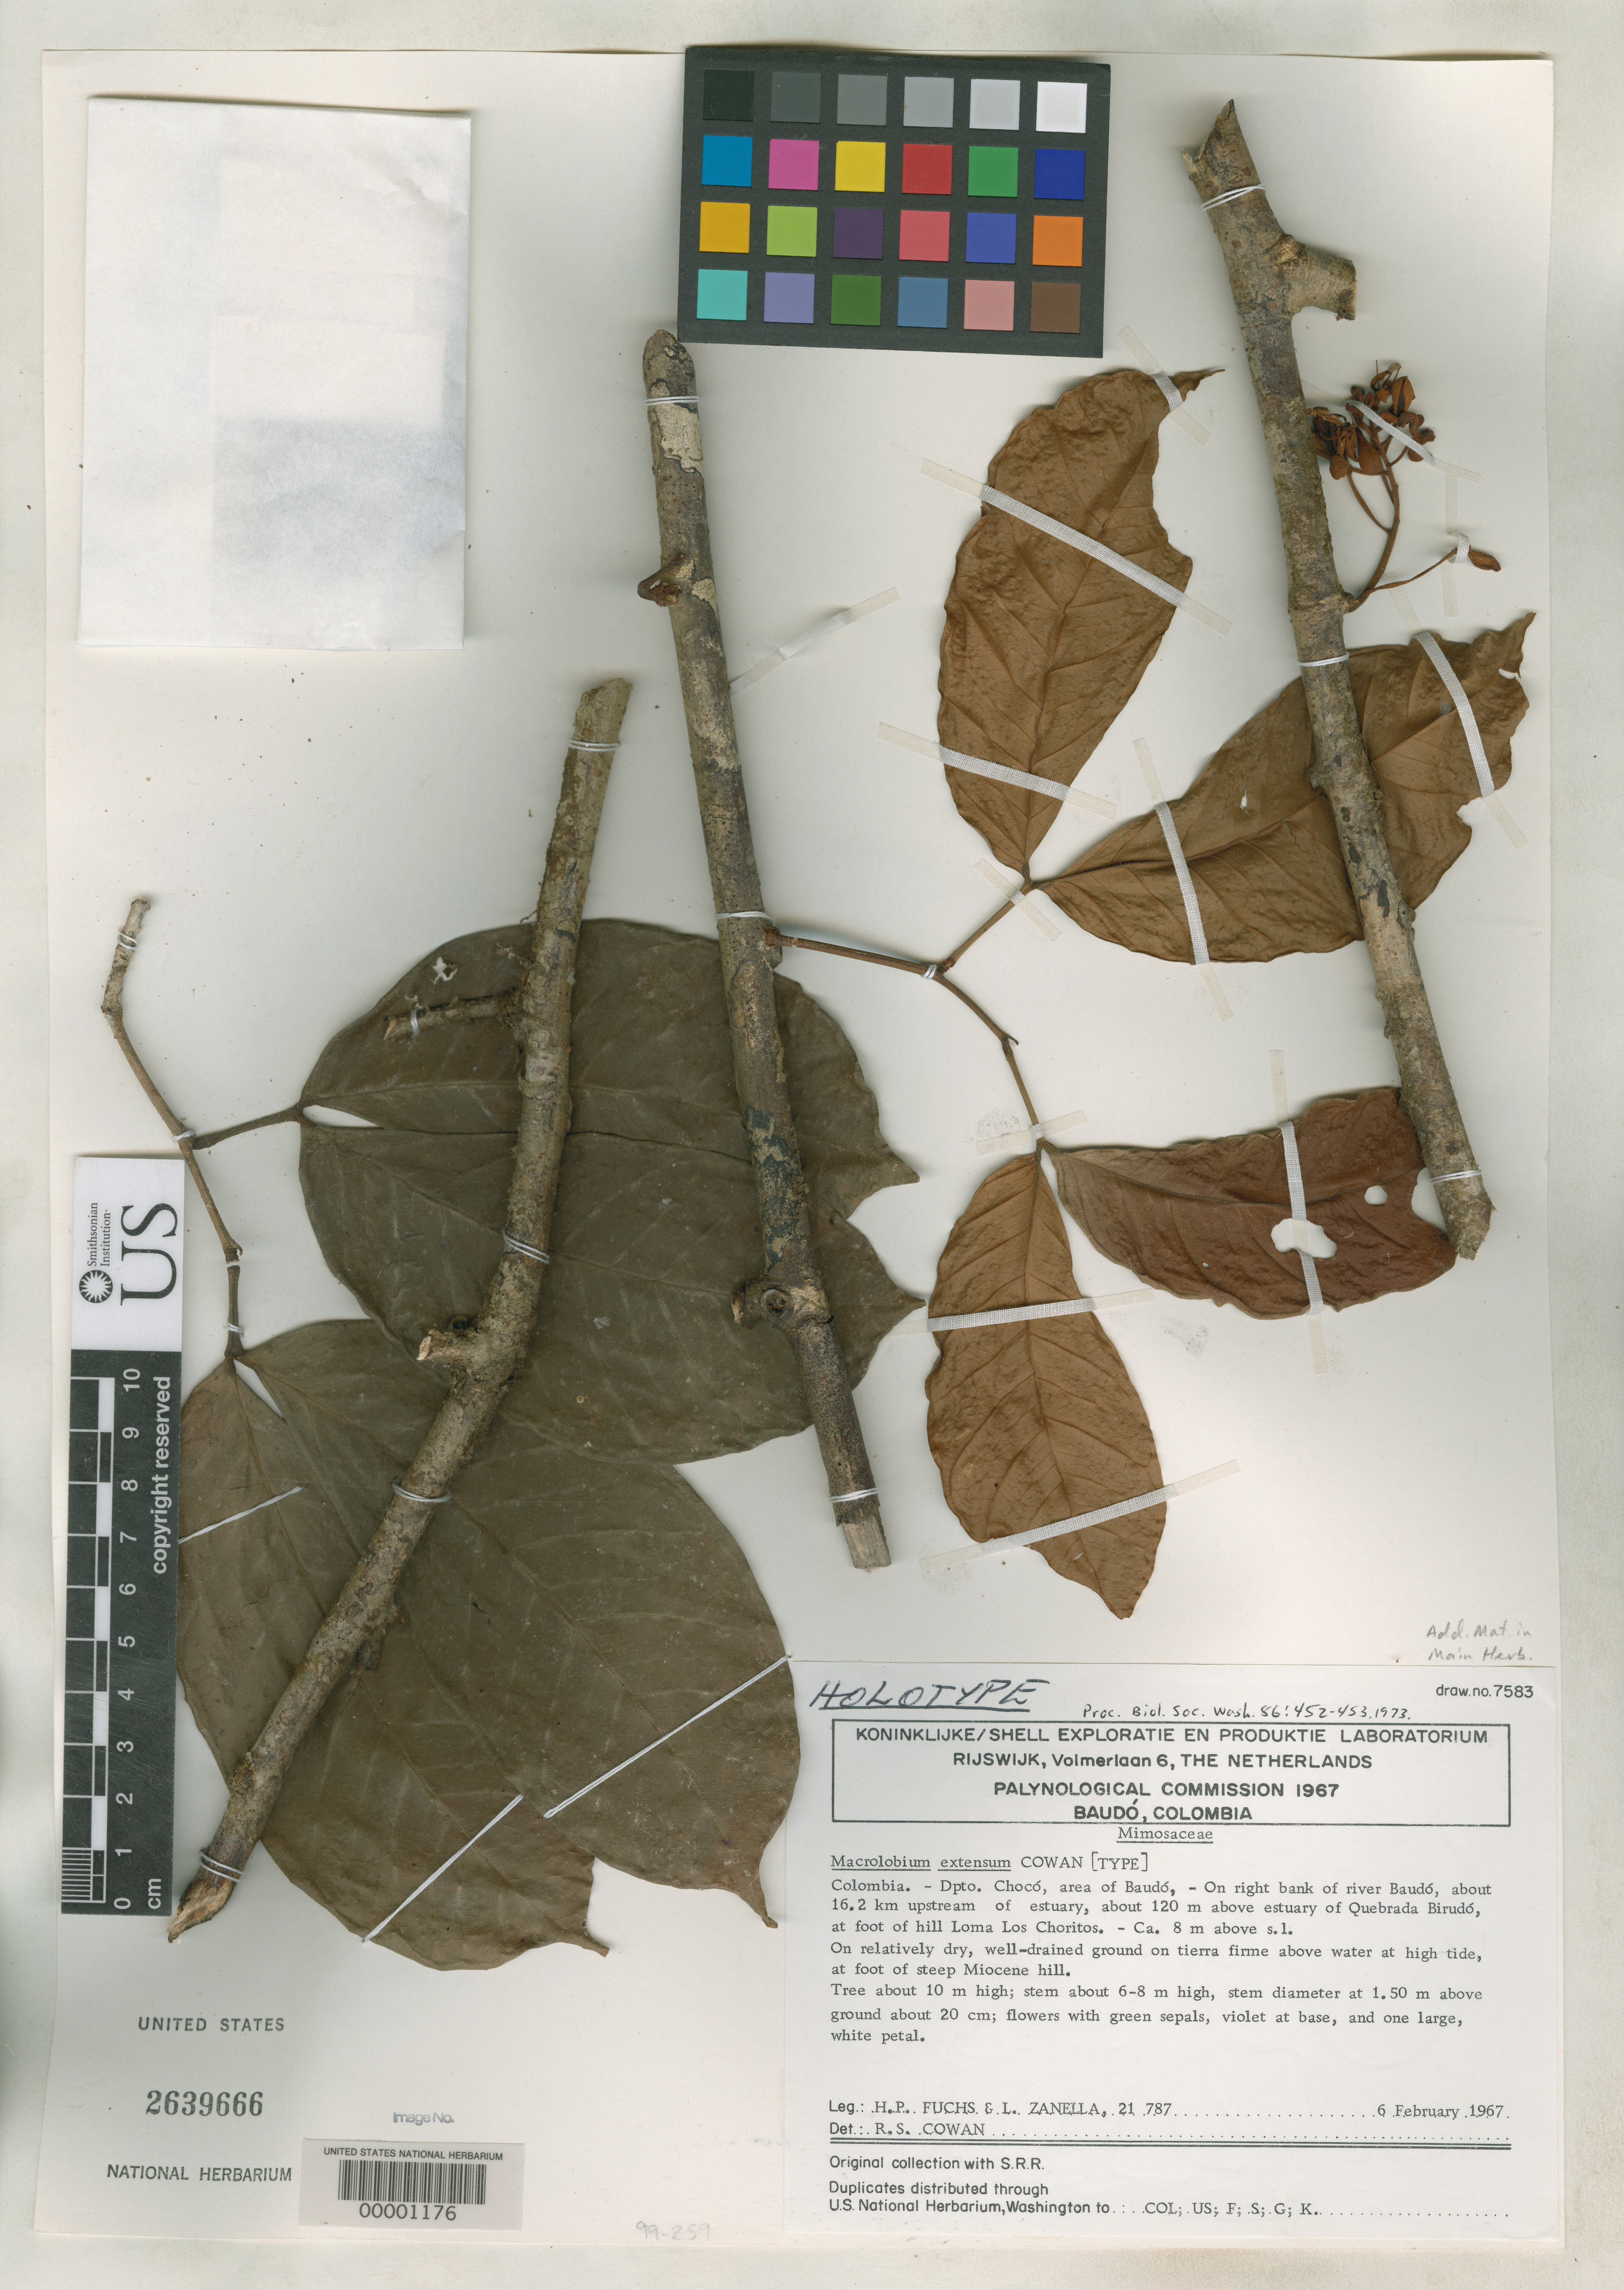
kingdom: Plantae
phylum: Tracheophyta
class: Magnoliopsida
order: Fabales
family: Fabaceae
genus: Macrolobium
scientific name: Macrolobium extensum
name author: R.S. Cowan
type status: Holotype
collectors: H. P. Fuchs & L. Zanella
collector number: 21787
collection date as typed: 06 Feb 1967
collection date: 1967-02-06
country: Colombia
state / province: Chocó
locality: Area of Baudo, right bank of Baudo, ca. 16.2 km upstream of Estuary, ca. 120 m above estuary of Quesbrada Birudo.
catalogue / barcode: US 2639666